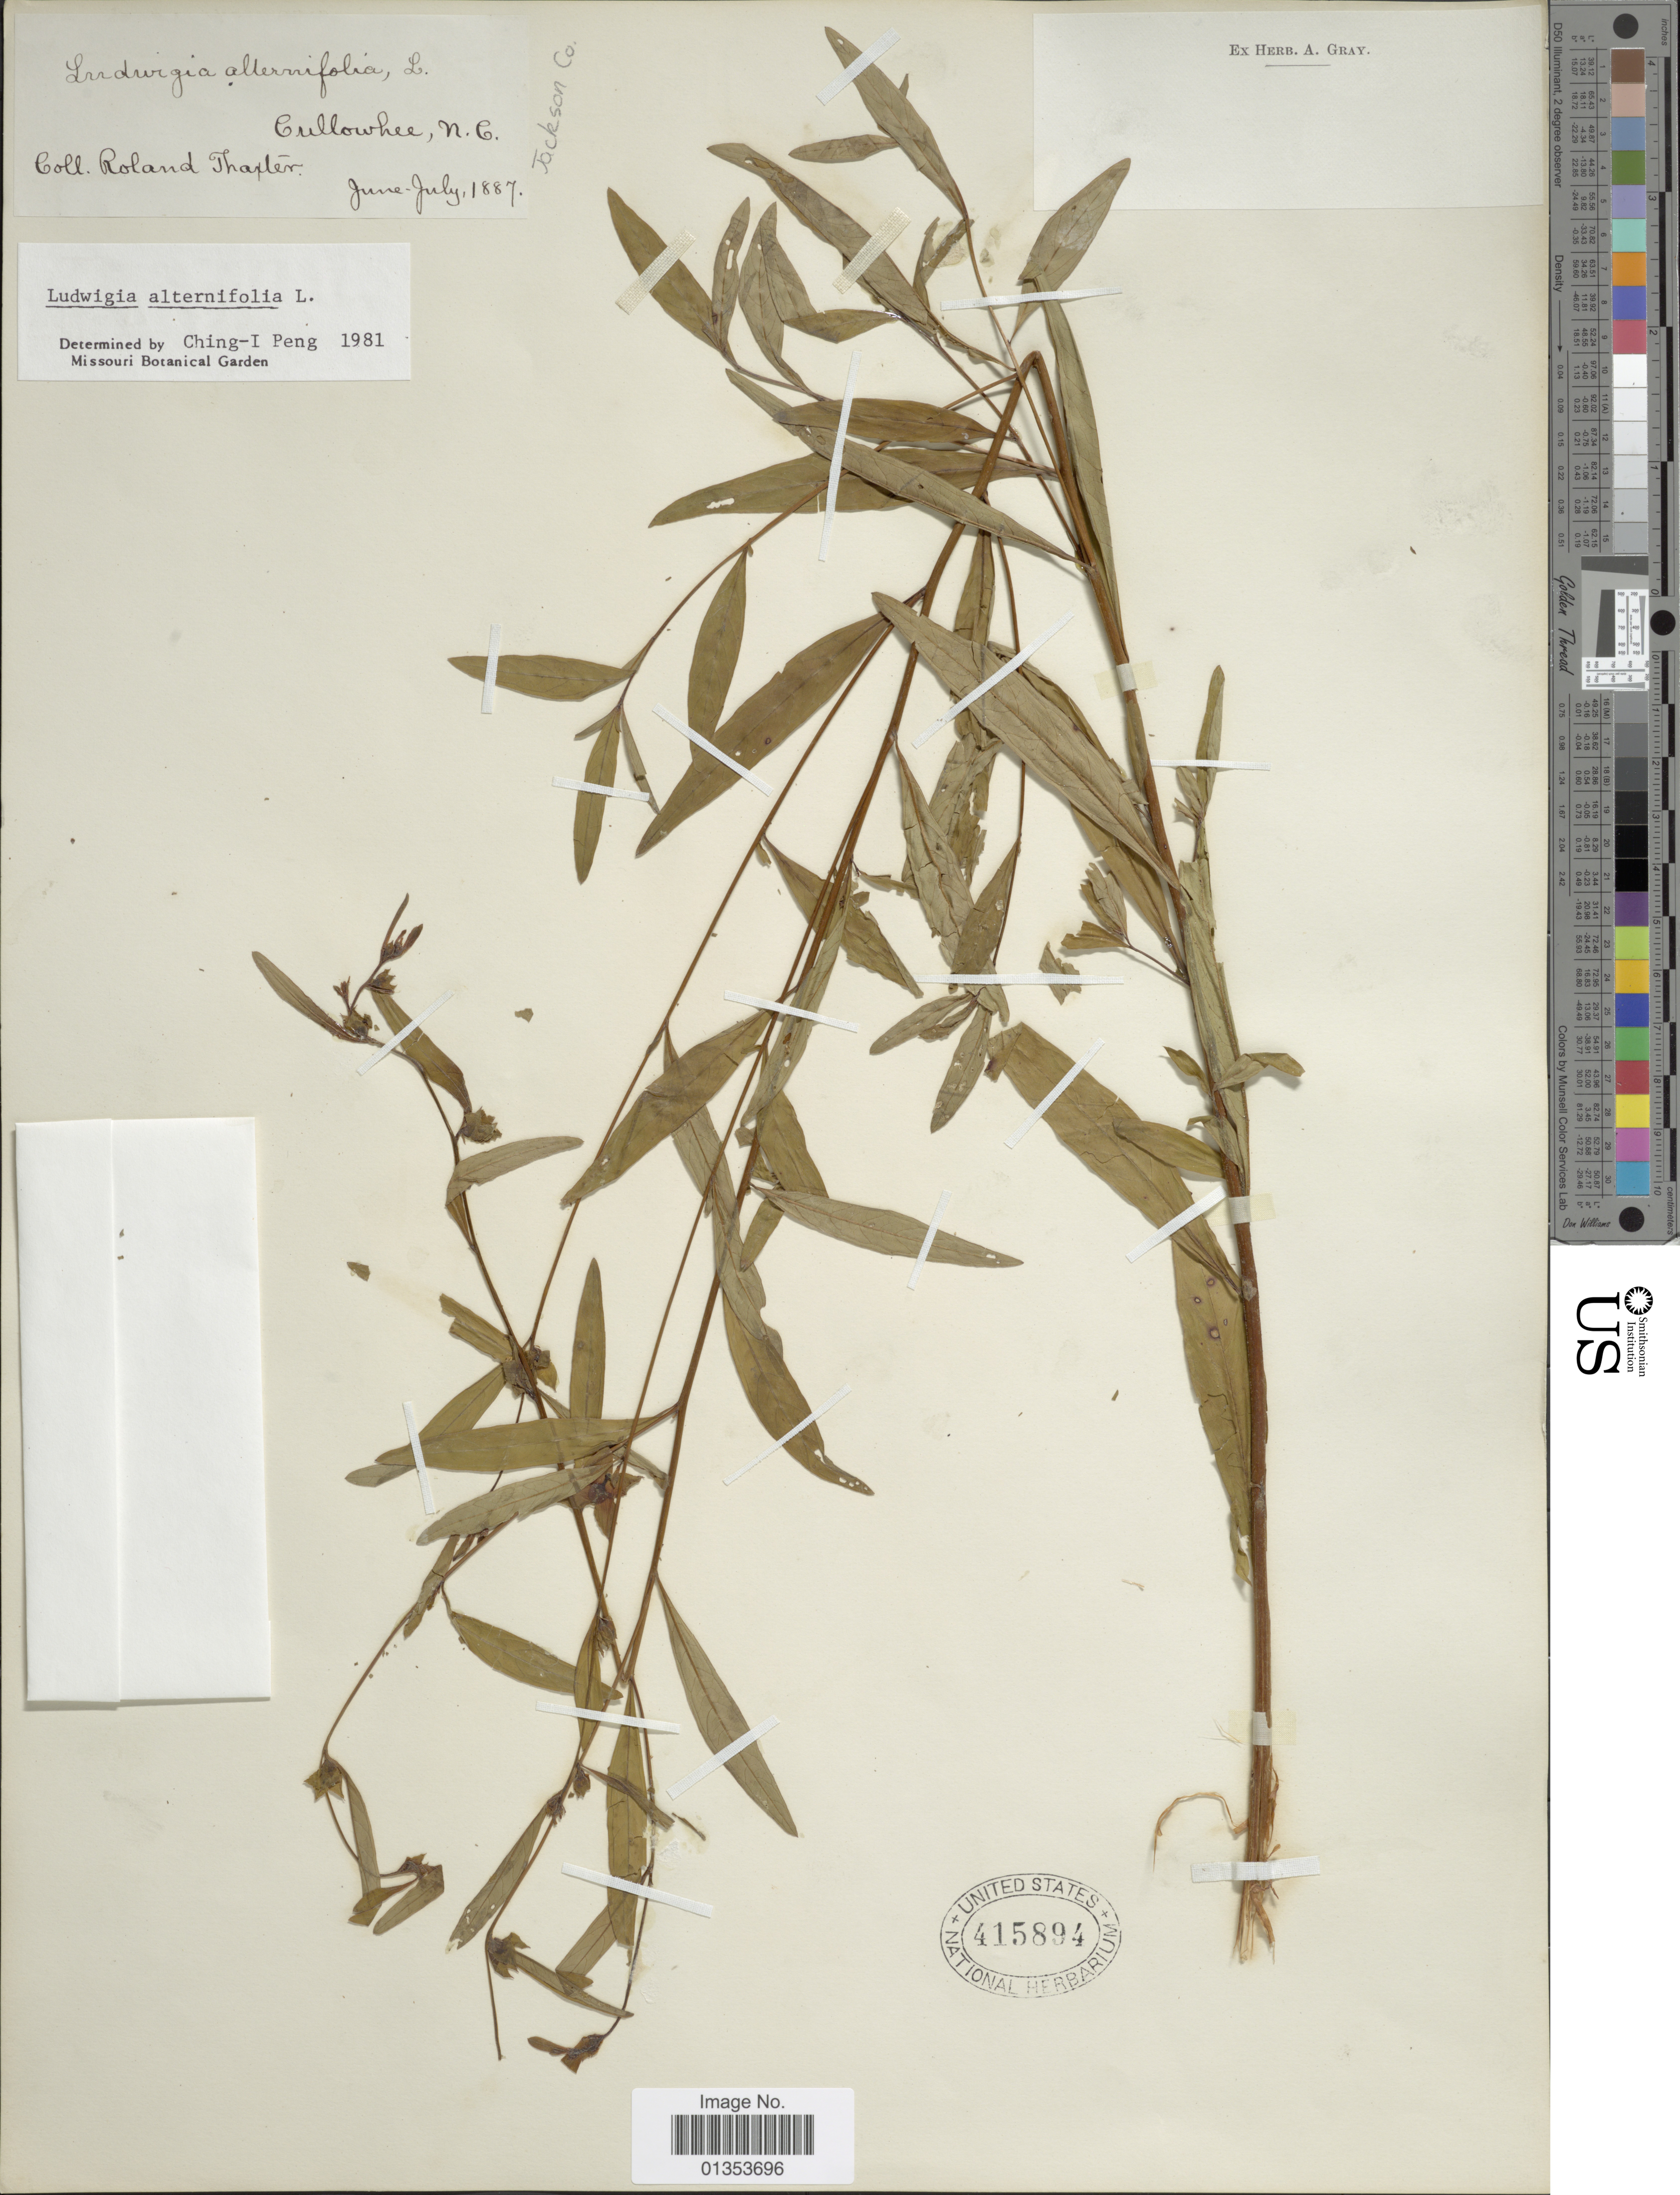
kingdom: Plantae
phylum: Tracheophyta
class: Magnoliopsida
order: Myrtales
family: Onagraceae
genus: Ludwigia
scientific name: Ludwigia alternifolia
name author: L.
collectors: R. Thaxter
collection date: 1887-06/1887-07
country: United States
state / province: North Carolina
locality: Cullowhee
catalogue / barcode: US 415894